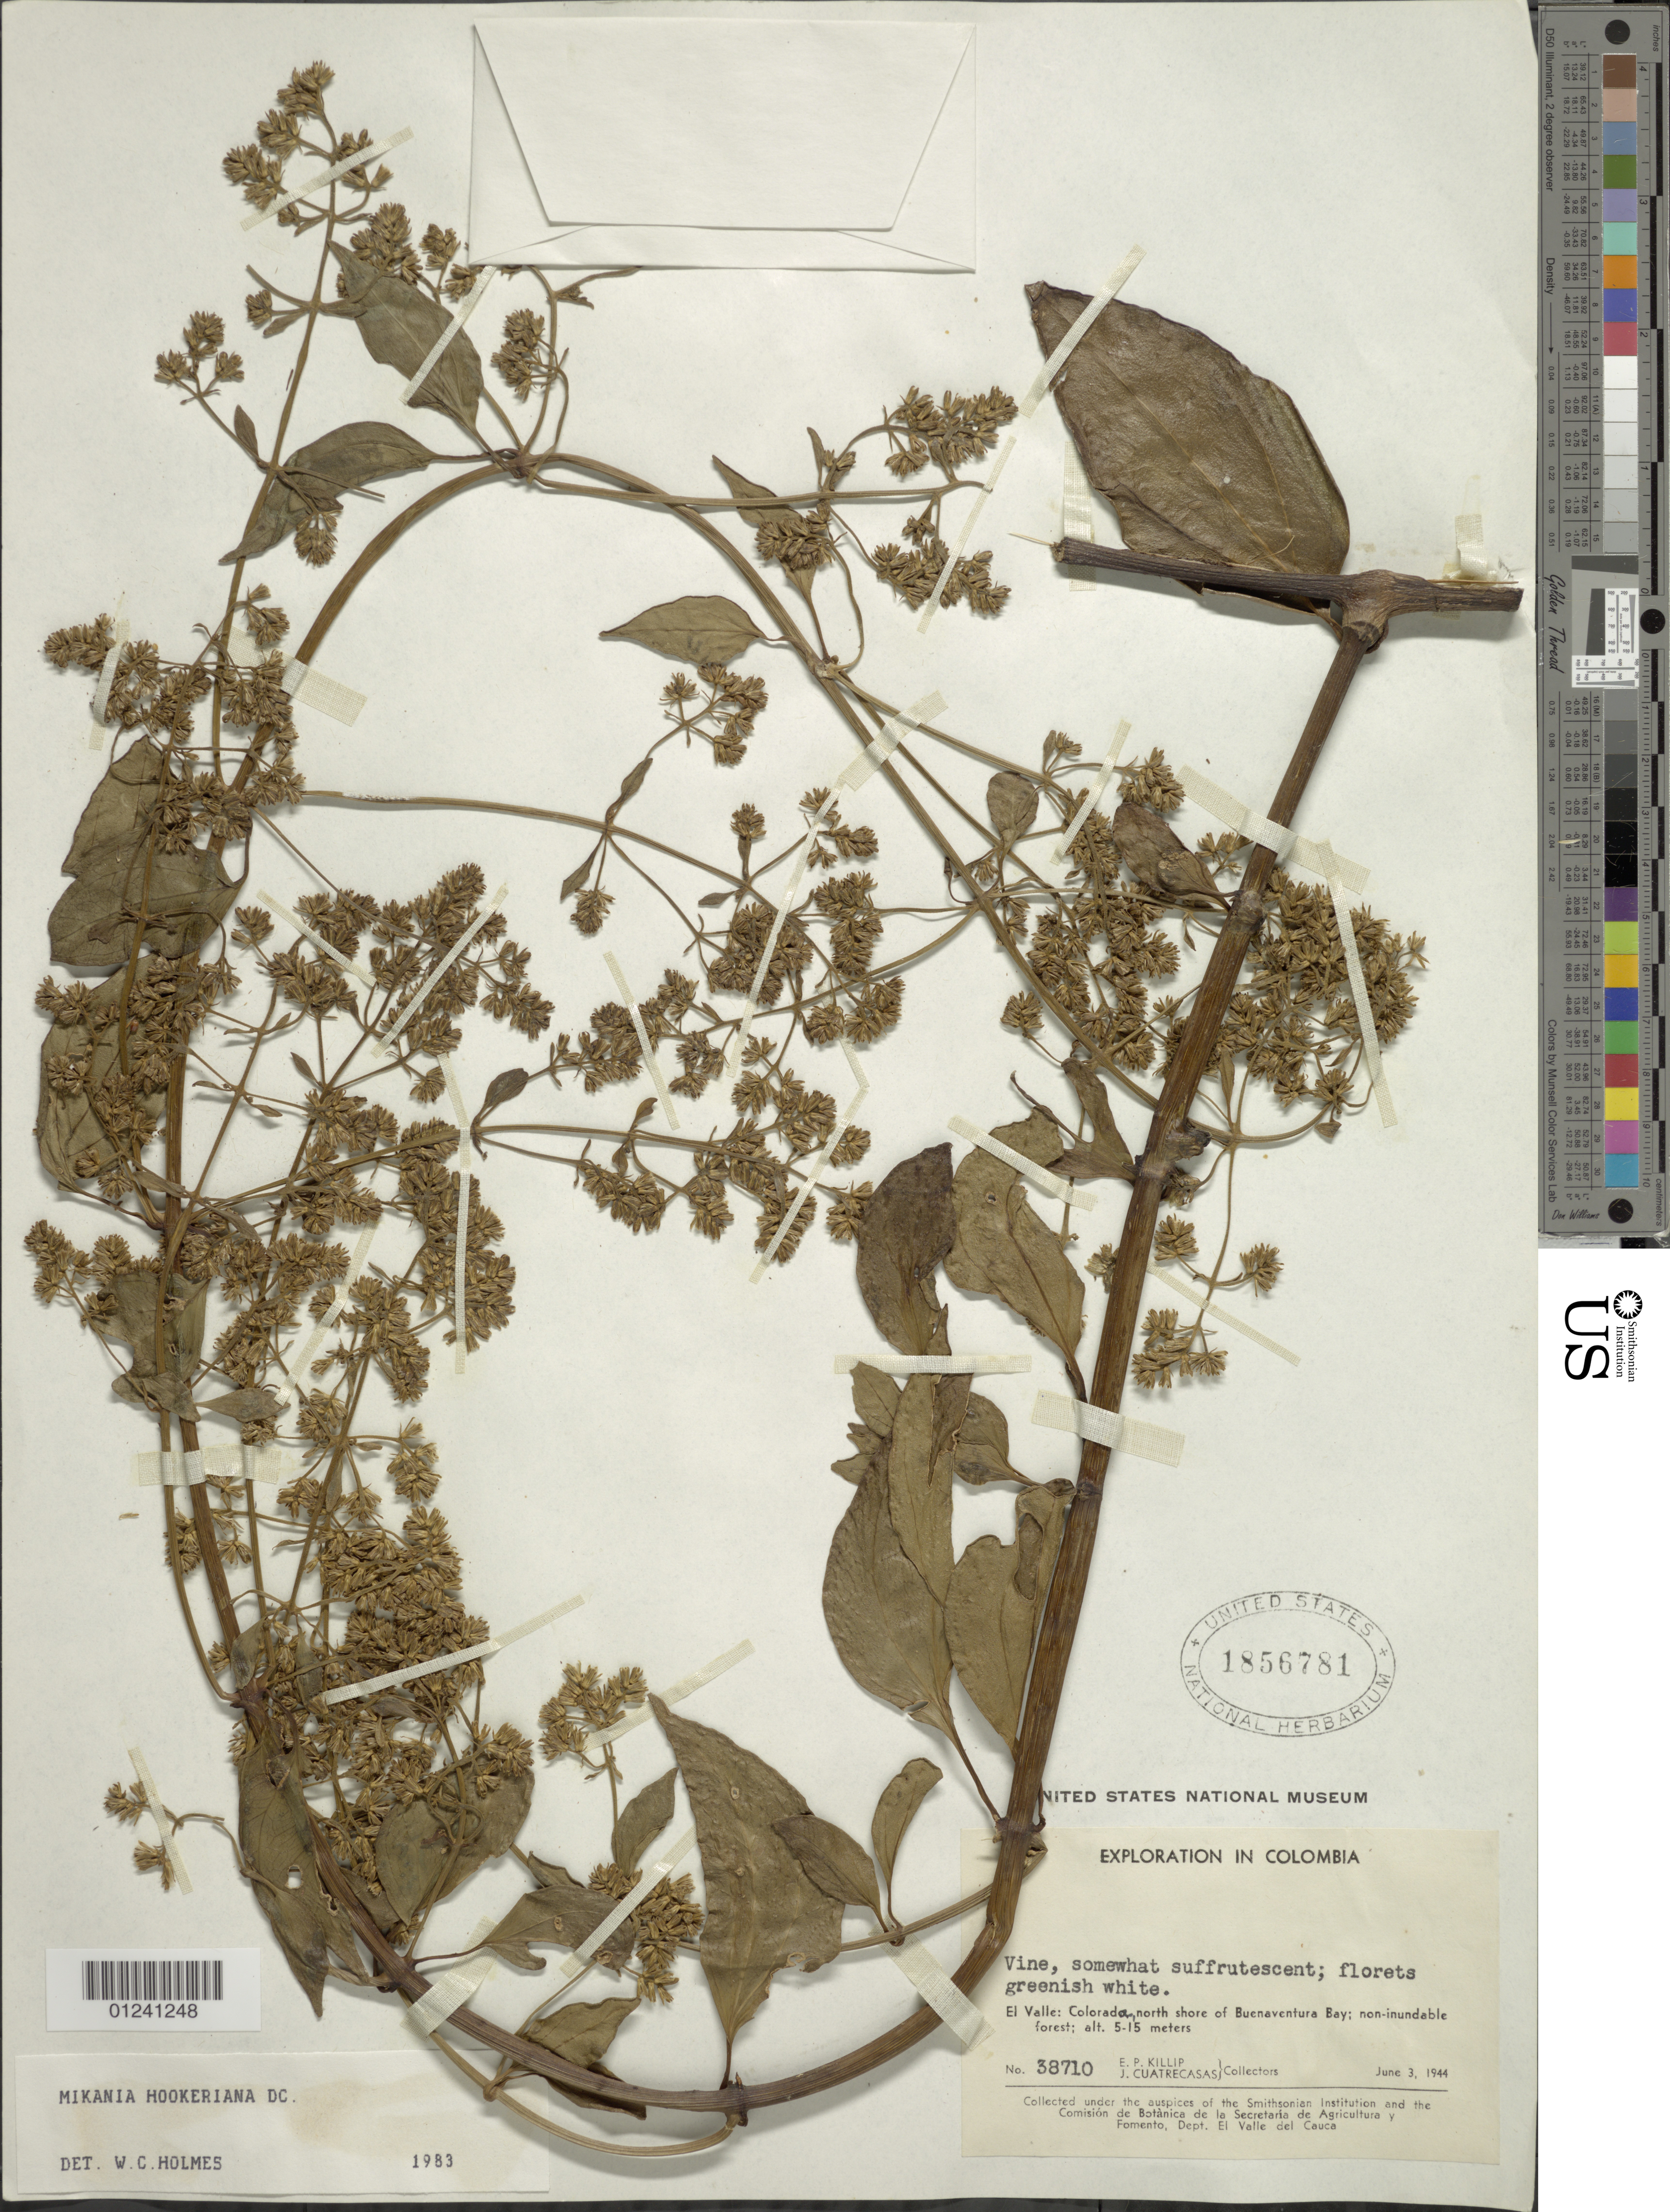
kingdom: Plantae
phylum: Tracheophyta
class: Magnoliopsida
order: Asterales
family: Asteraceae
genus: Mikania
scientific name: Mikania hookeriana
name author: DC.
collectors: E. P. Killip & J. Cuatrecasas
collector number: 38710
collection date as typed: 03 Jun 1944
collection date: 1944-06-03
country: Colombia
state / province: Valle del Cauca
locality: Colorado, N shore of Buena Ventura Bay.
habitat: non-inundable forest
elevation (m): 5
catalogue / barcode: US 1856781